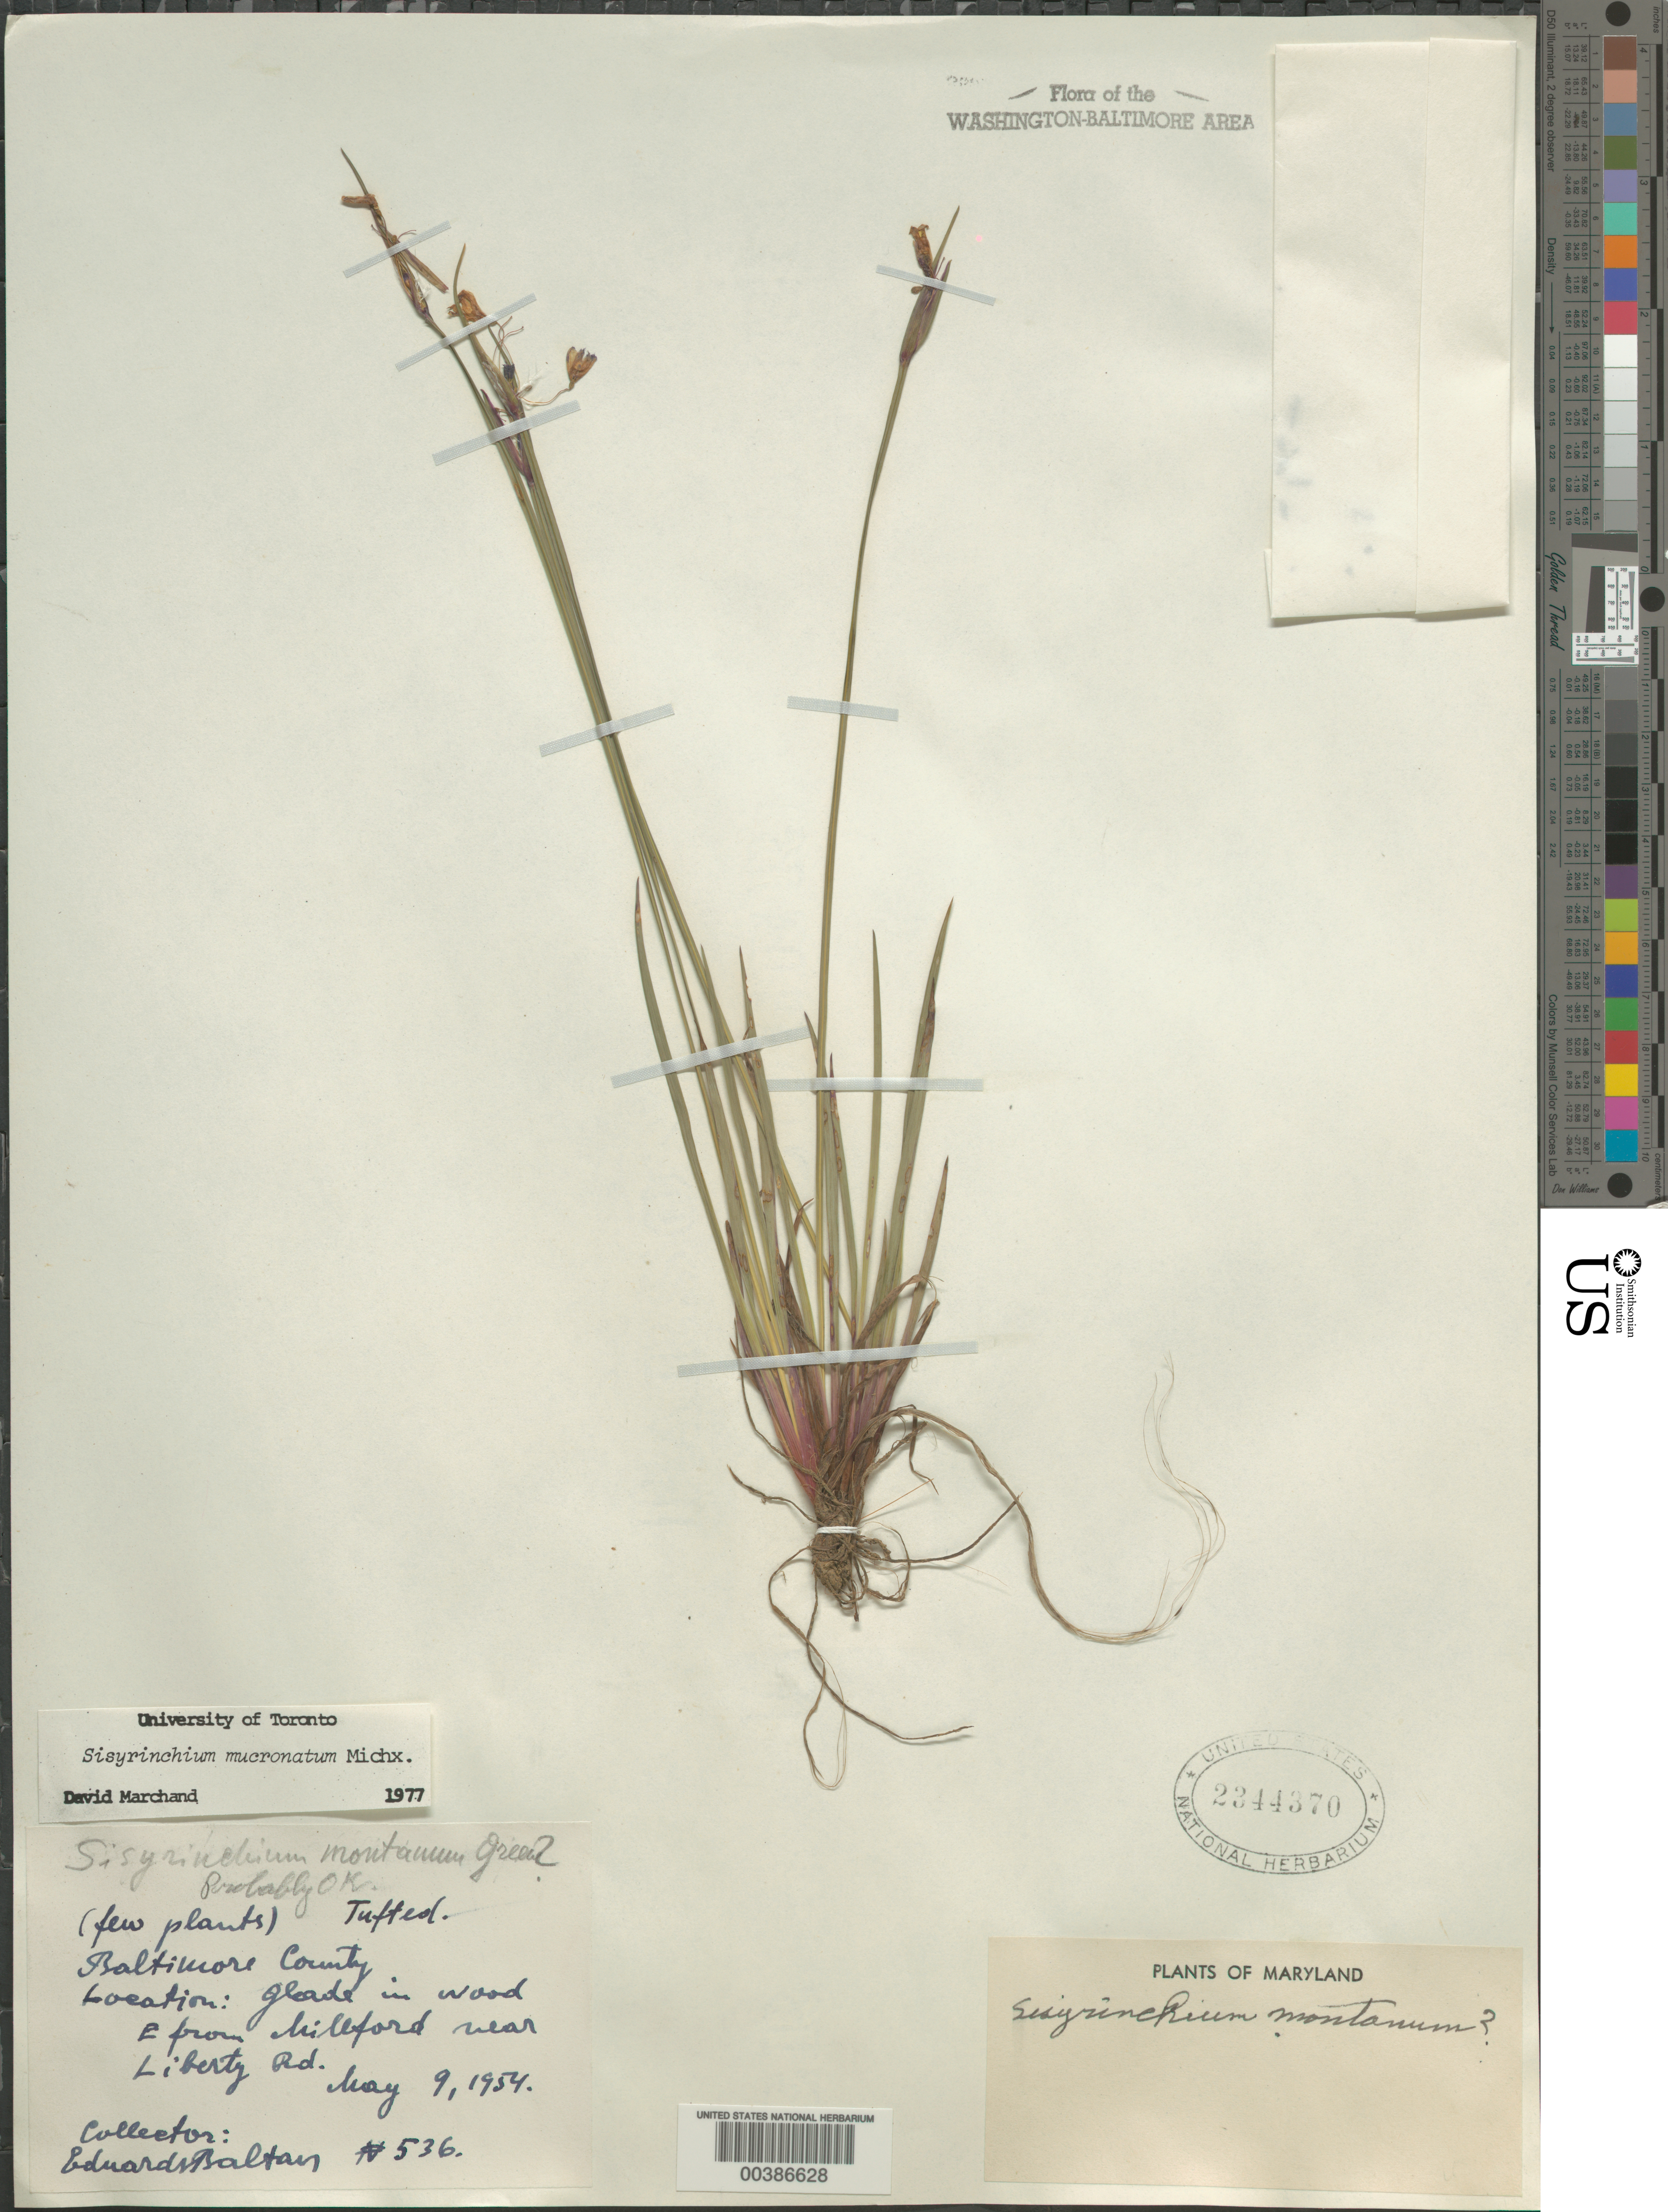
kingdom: Plantae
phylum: Tracheophyta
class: Liliopsida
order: Asparagales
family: Iridaceae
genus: Sisyrinchium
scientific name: Sisyrinchium mucronatum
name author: Michx.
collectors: E. Baltars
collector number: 536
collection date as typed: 09 May 1954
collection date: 1954-05-09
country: United States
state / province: Maryland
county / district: Baltimore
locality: East of Millford, near Liberty Road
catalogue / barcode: US 2344370